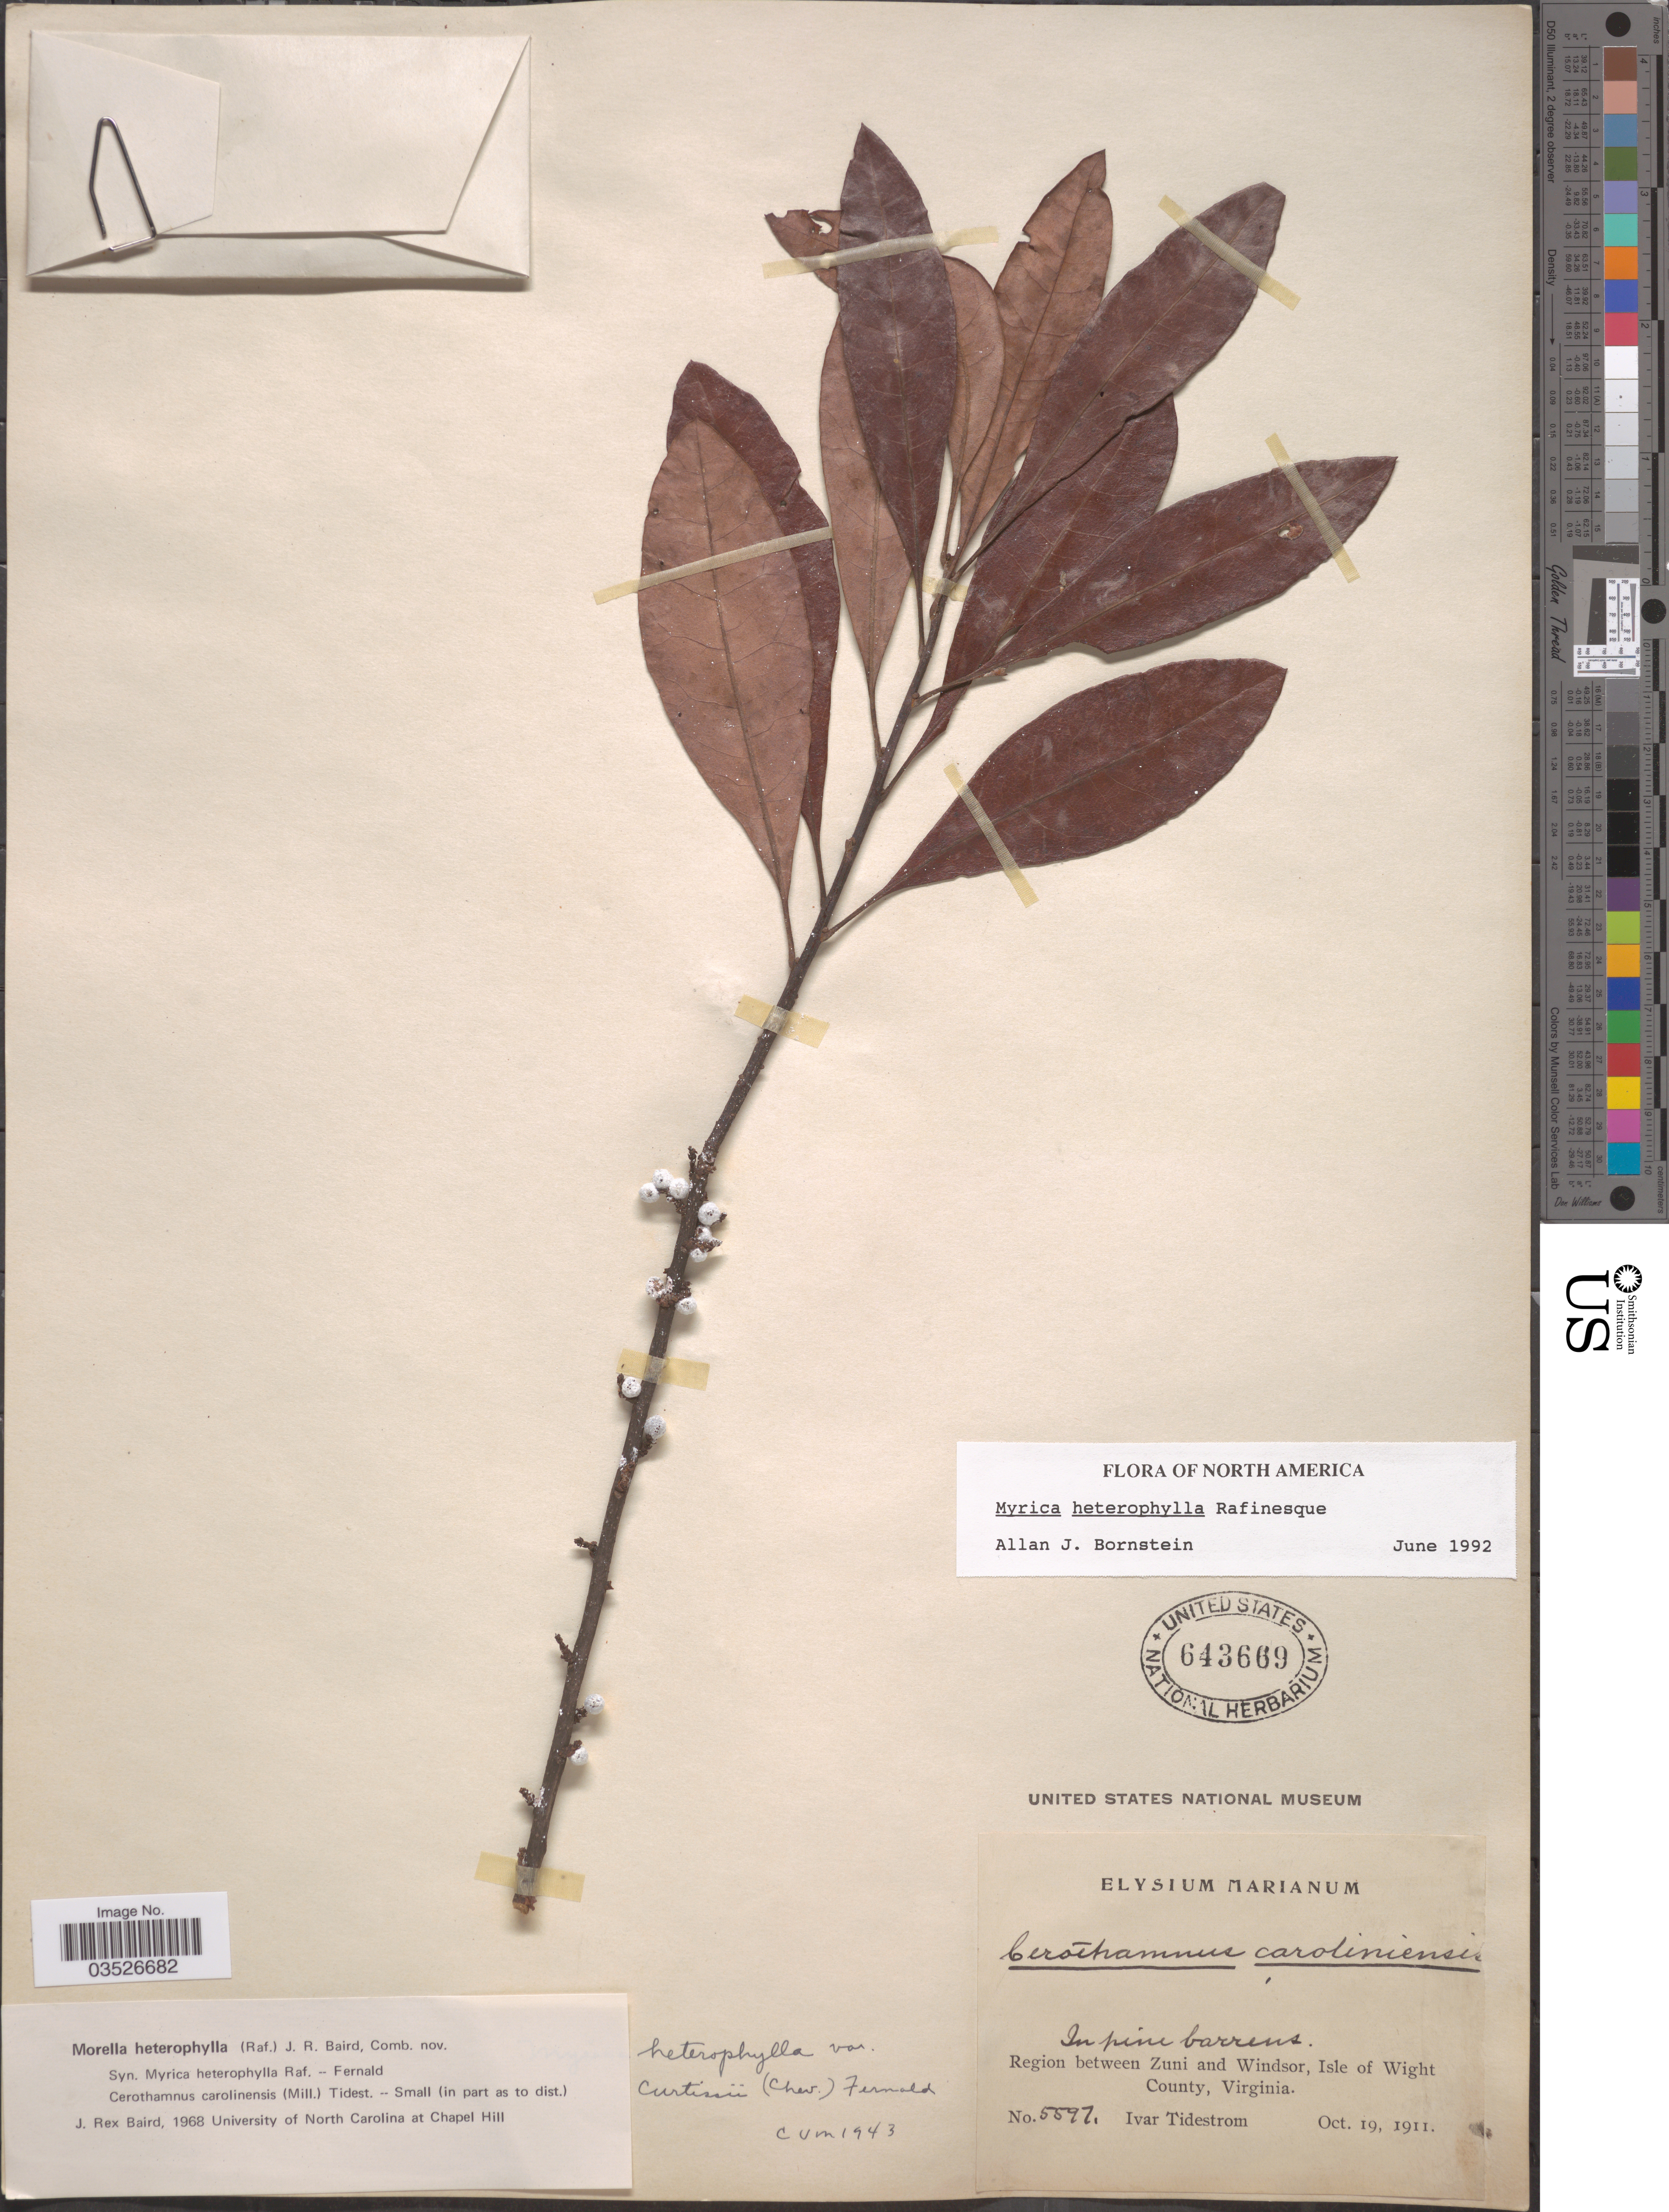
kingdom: Plantae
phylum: Tracheophyta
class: Magnoliopsida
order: Fagales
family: Myricaceae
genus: Morella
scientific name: Morella caroliniensis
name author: (Mill.) Small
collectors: I. F. Tidestrom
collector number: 5597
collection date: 1911-10-19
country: United States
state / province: Virginia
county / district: Isle of Wight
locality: Region between Zuni and Windsor.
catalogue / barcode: US 643669